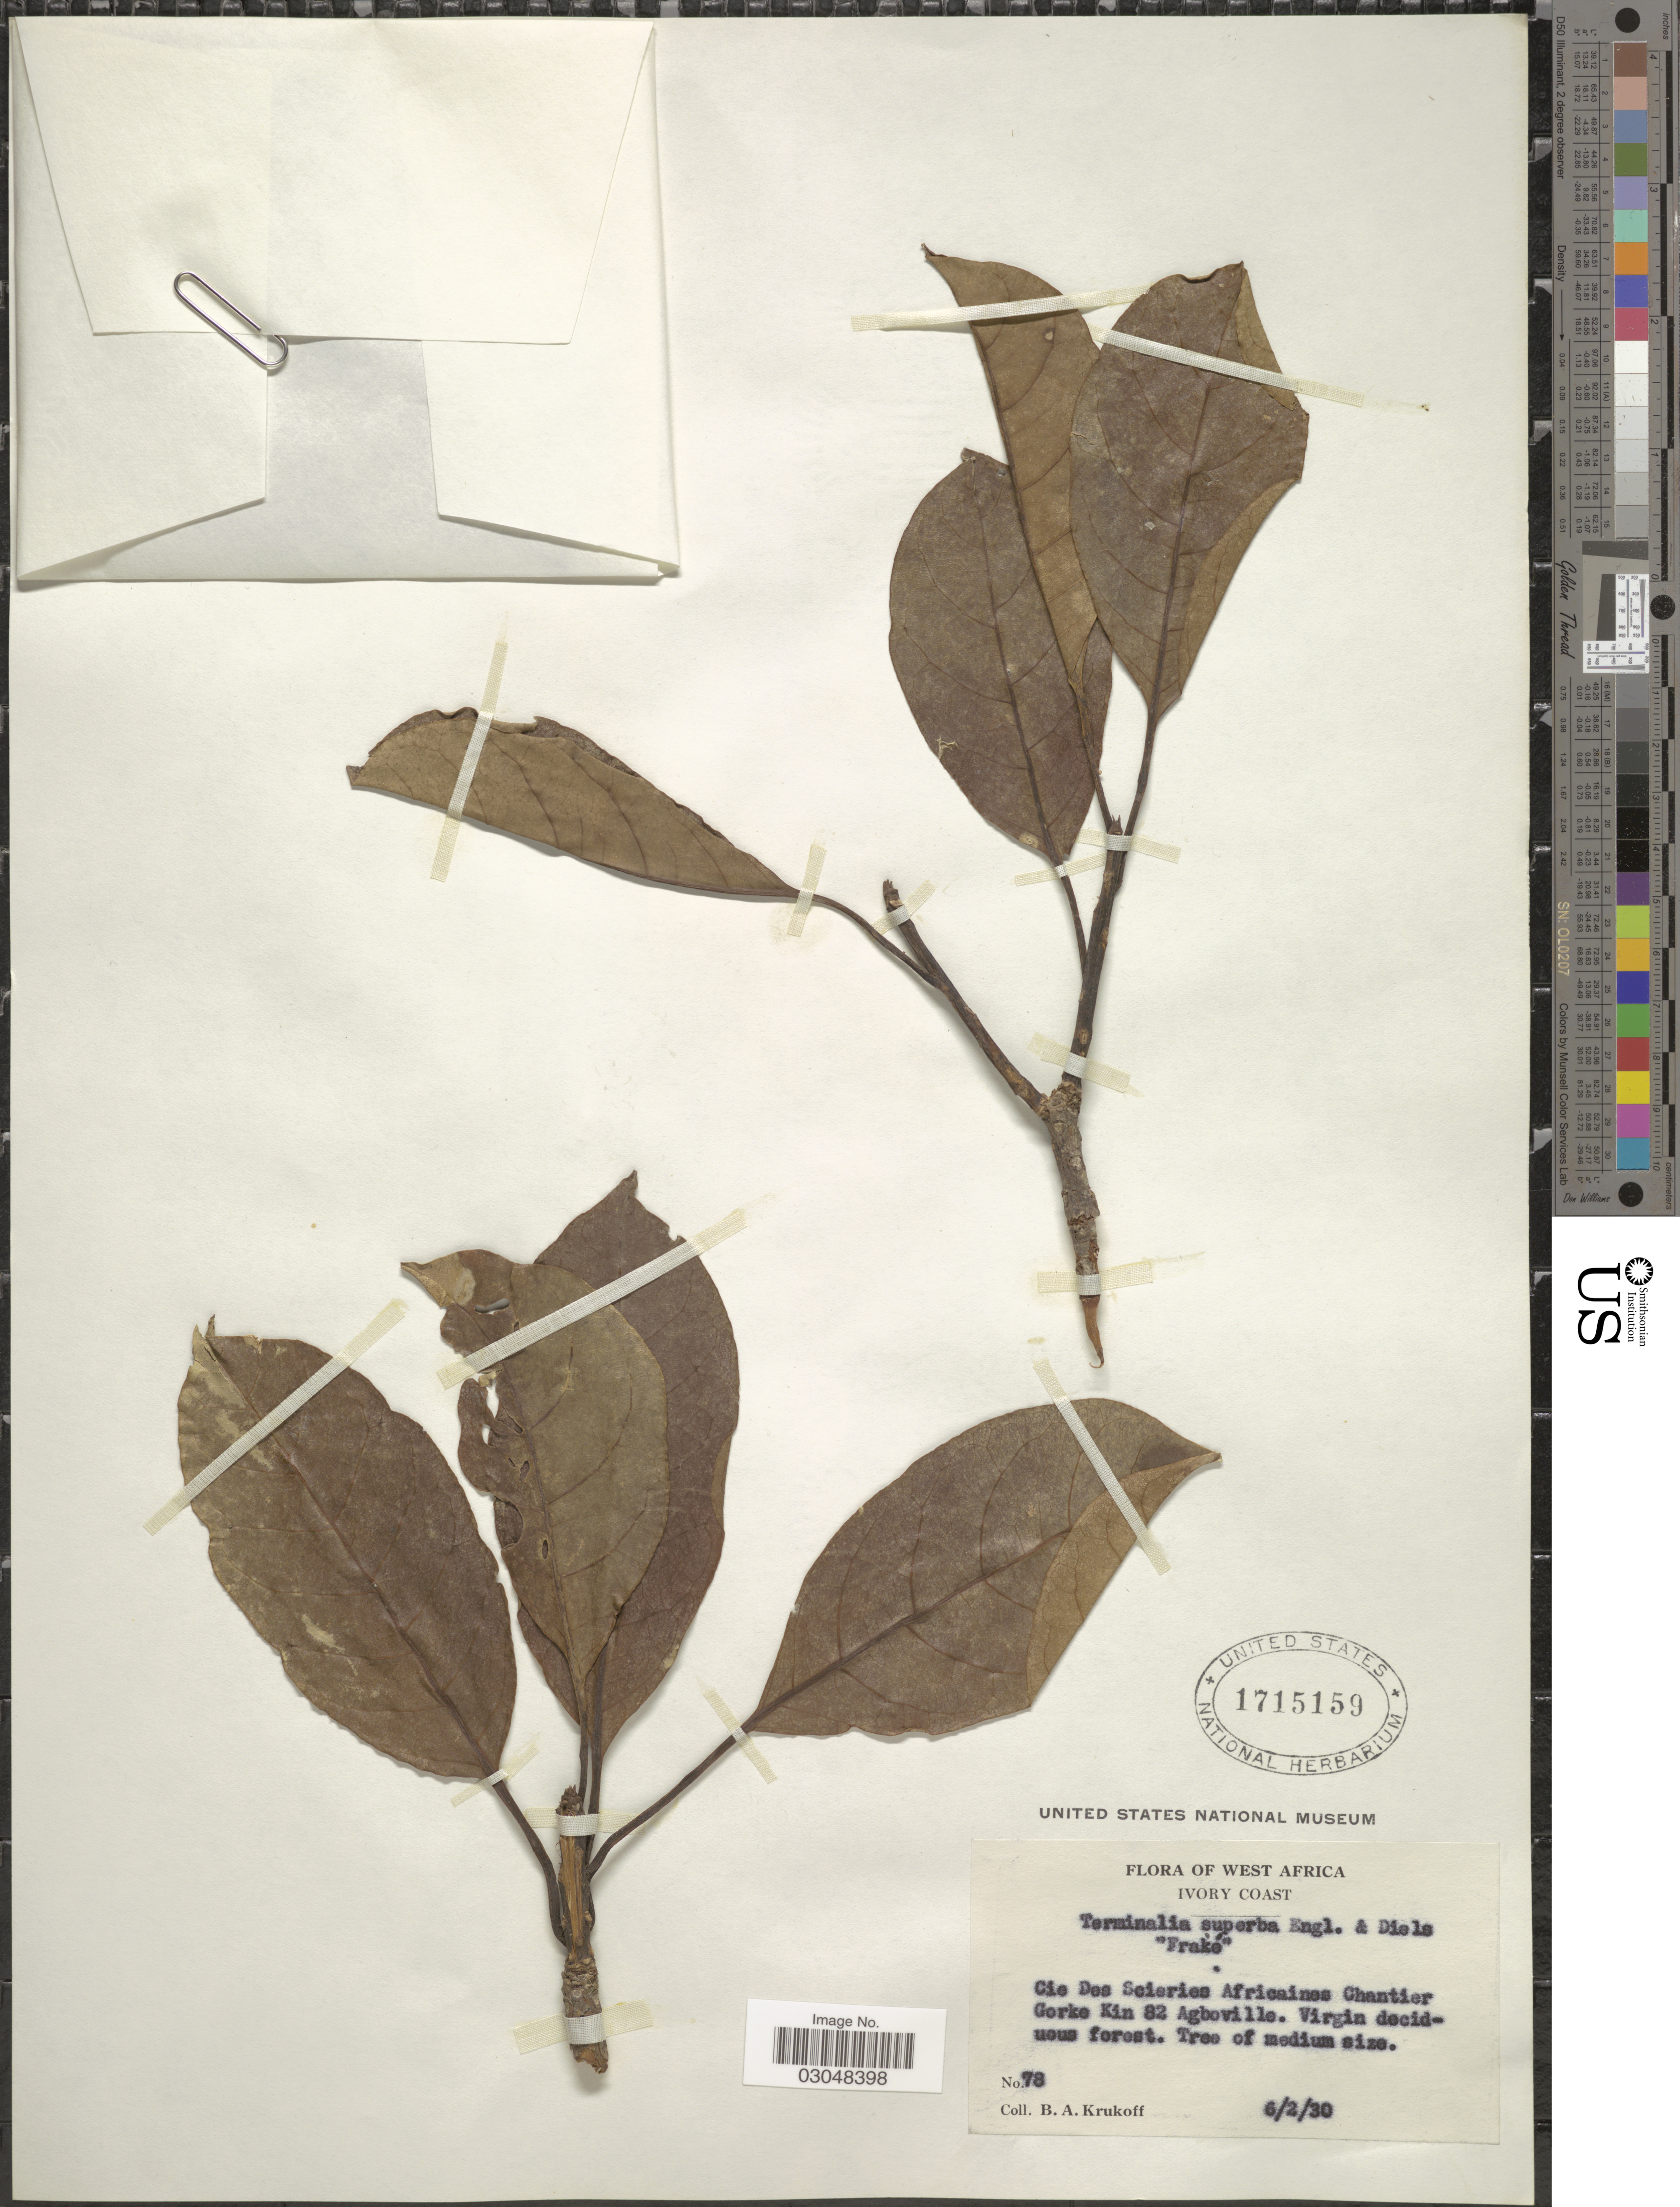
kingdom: Plantae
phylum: Tracheophyta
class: Magnoliopsida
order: Myrtales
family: Combretaceae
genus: Terminalia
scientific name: Terminalia superba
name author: Engl. & Diels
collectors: B. A. Krukoff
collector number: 78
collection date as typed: Transcribed d/m/y: 6/2/30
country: Ivory Coast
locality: West Africa. Cie Des Scieries Africaines Chantier Gorke Kin 82 Agboville.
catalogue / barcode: US 1715159